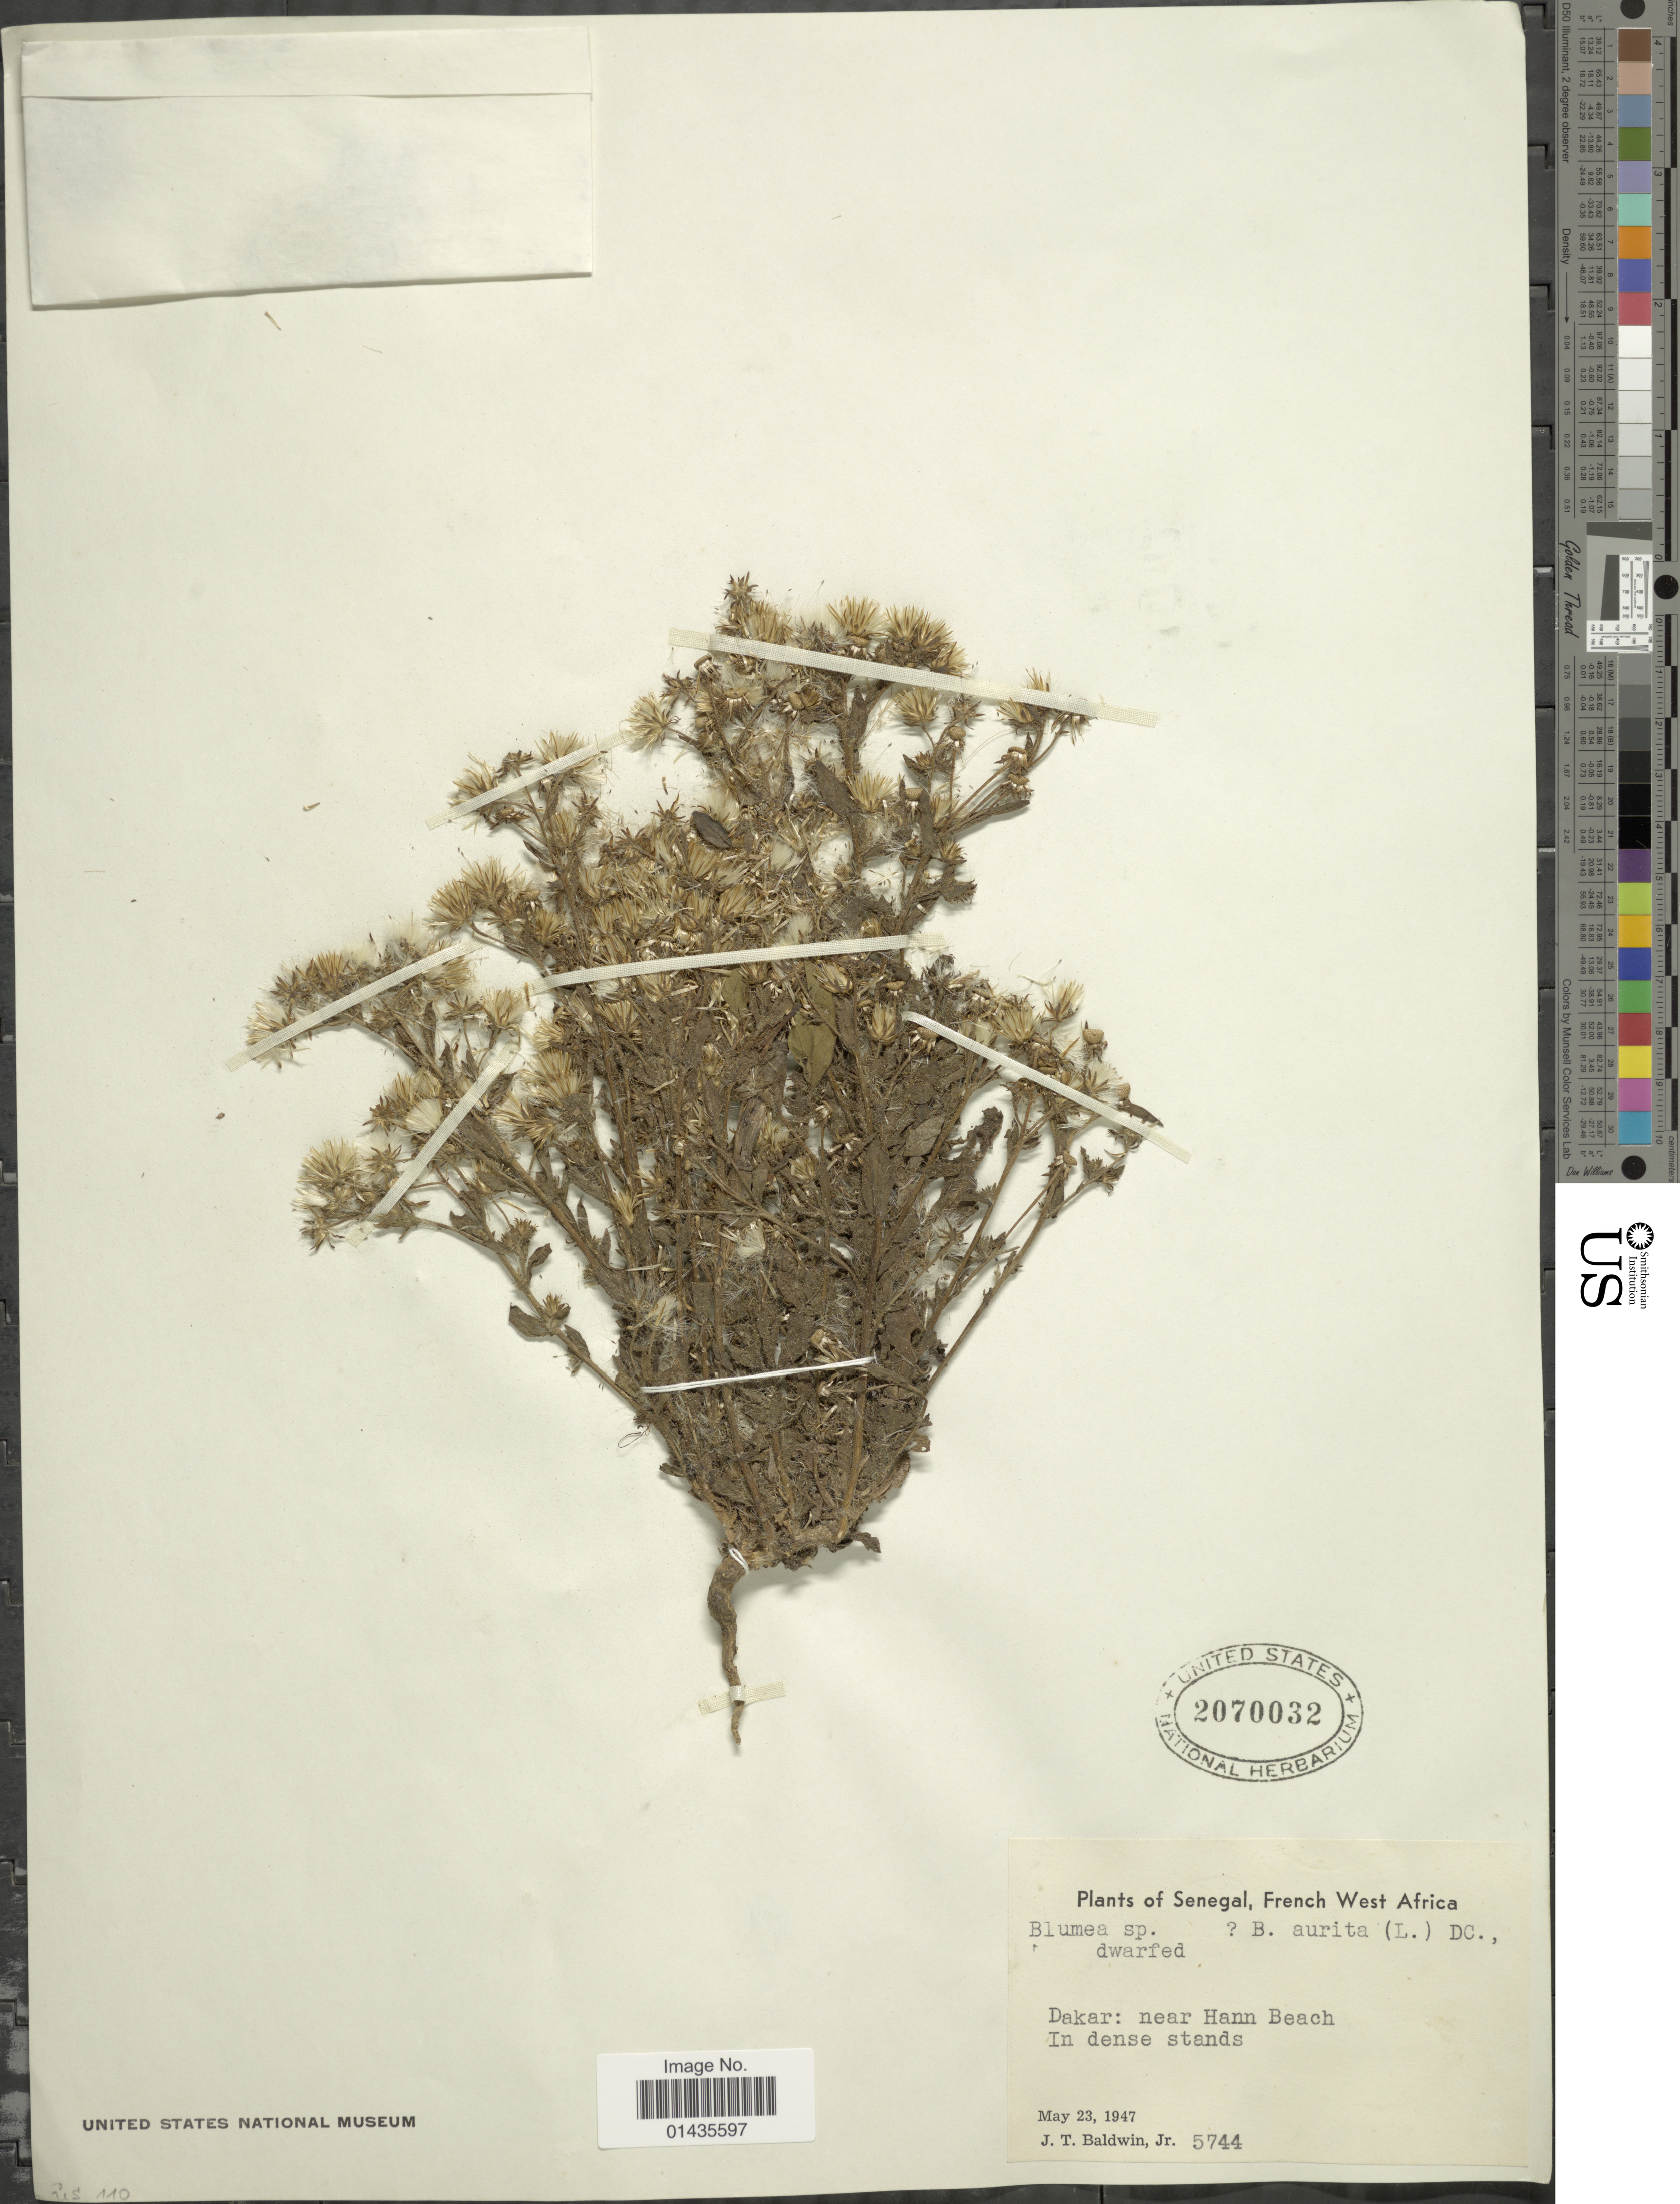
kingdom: Plantae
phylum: Tracheophyta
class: Magnoliopsida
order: Asterales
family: Asteraceae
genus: Blumea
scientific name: Blumea aurita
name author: (L. f.) DC.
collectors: J. T. Baldwin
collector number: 5744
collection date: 1947-05-23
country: Senegal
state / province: Dakar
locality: French West Africa, near Hann Beach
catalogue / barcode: US 2070032